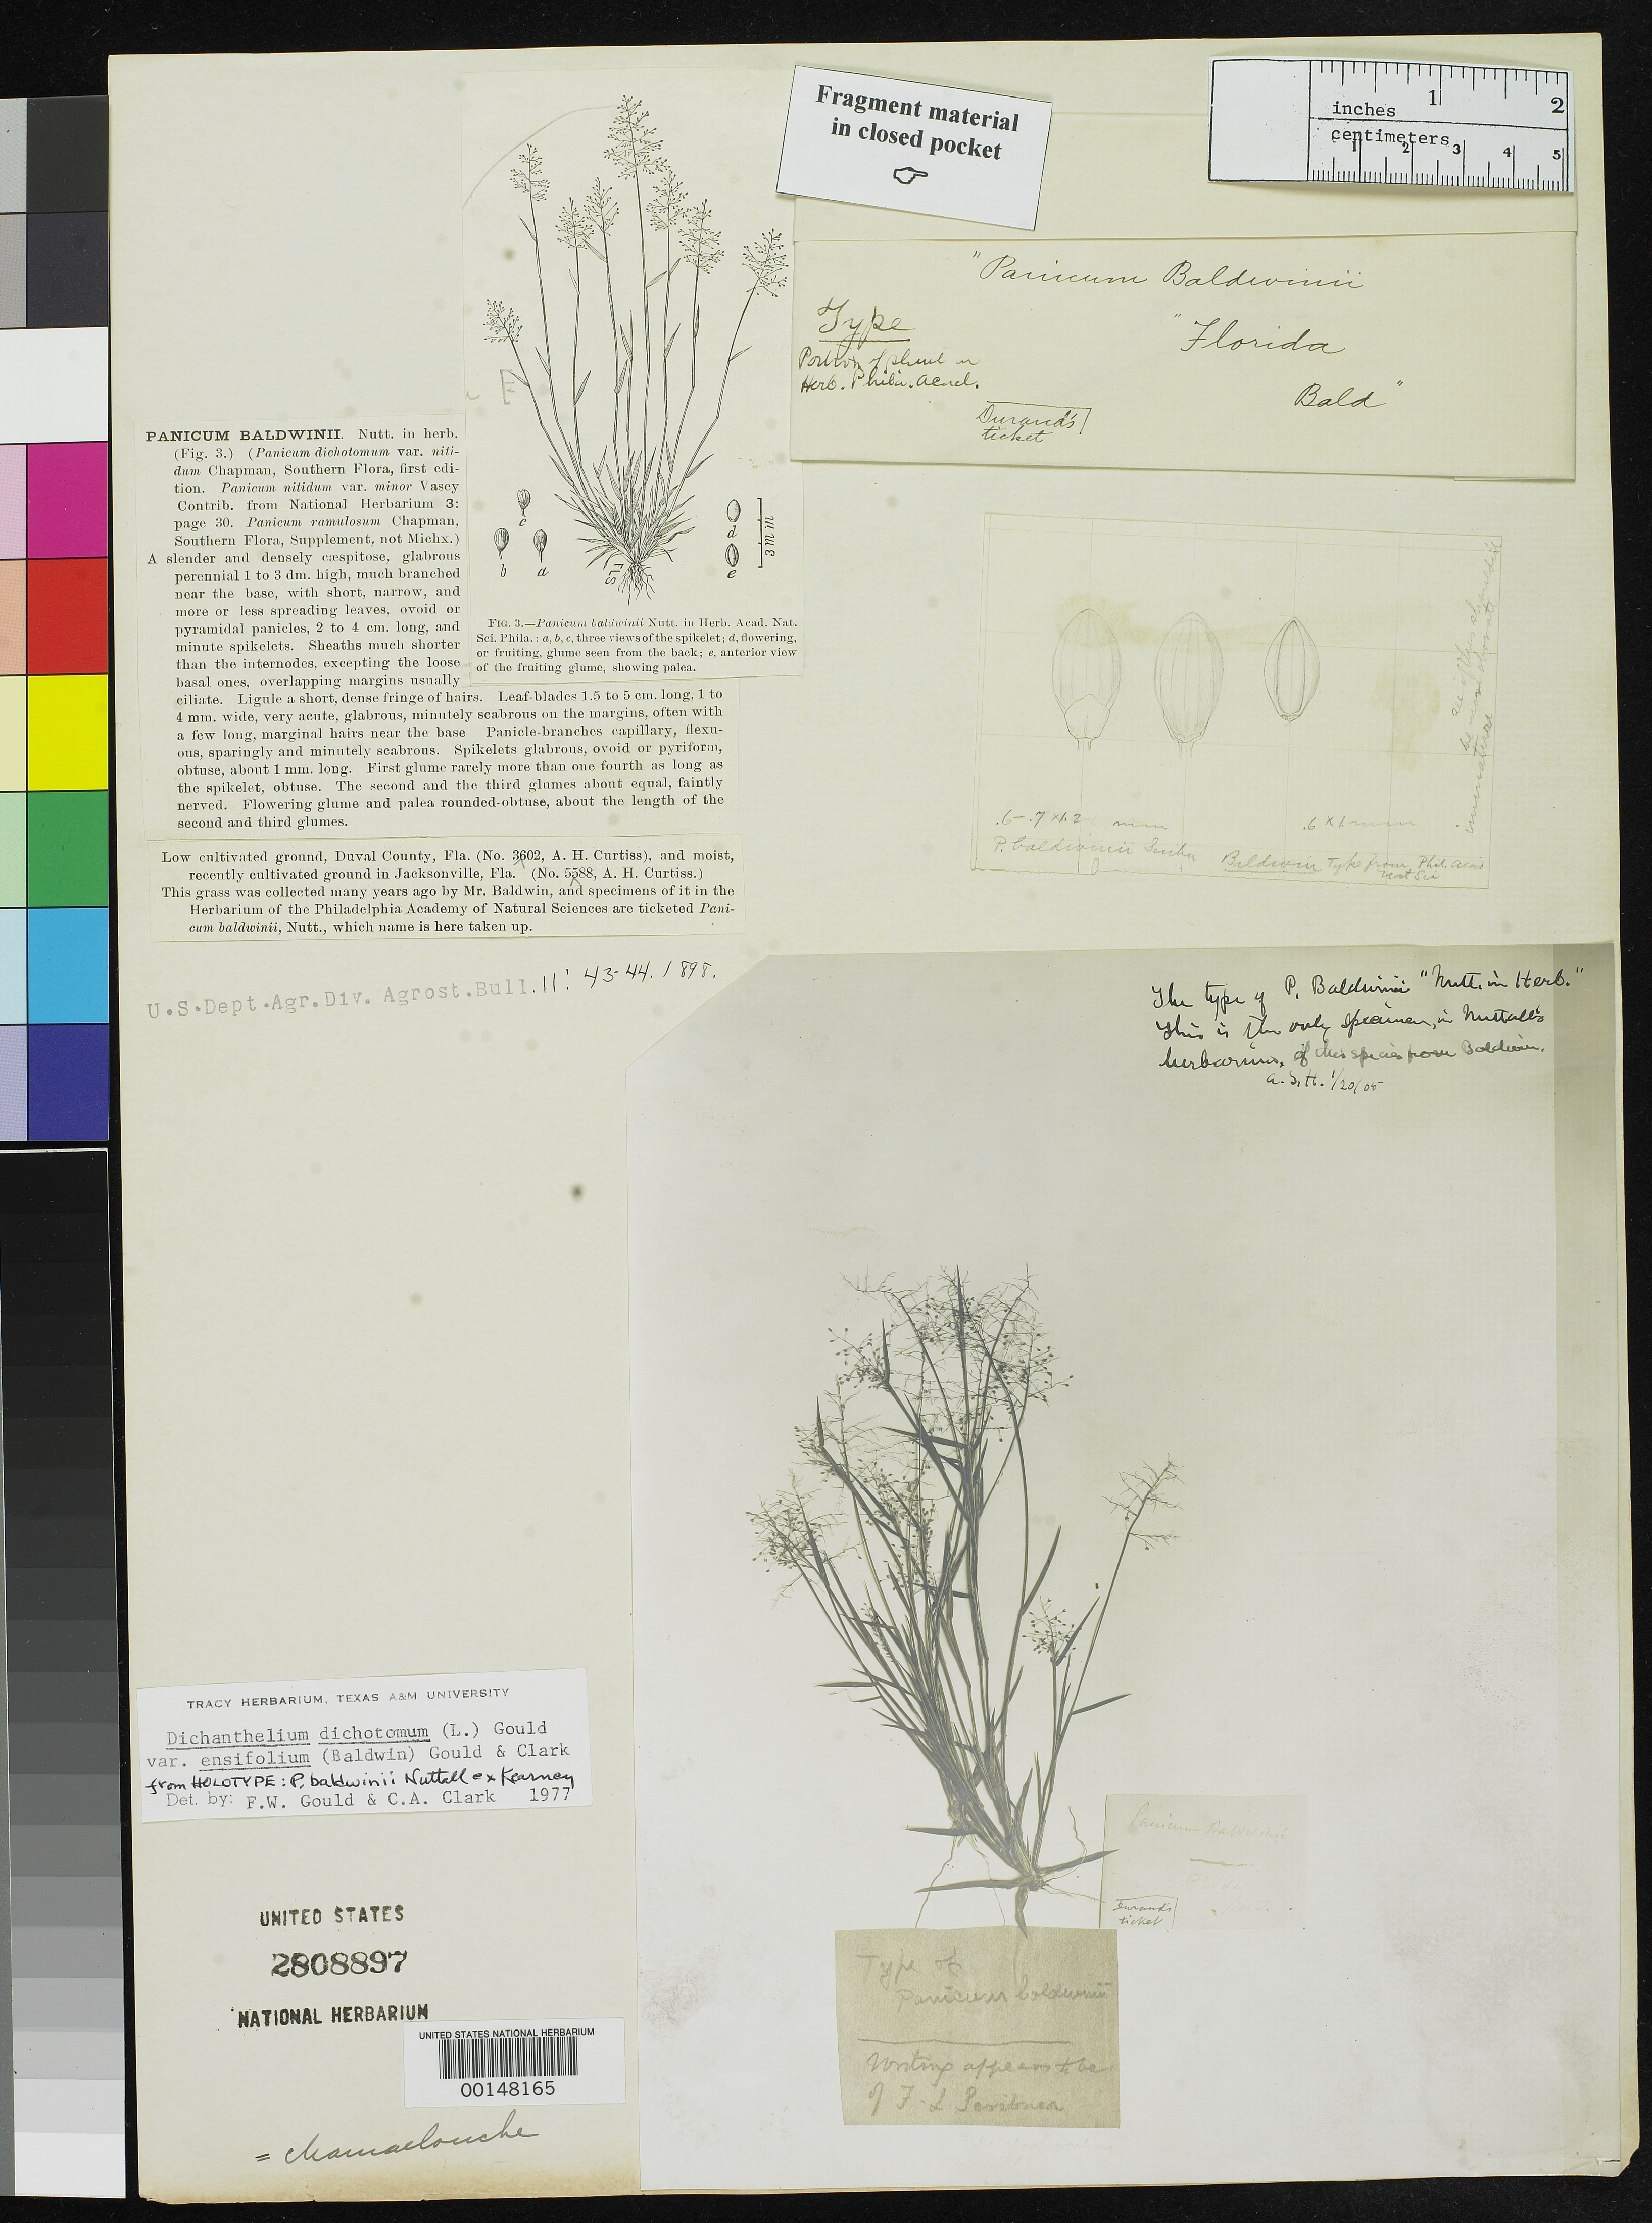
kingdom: Plantae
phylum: Tracheophyta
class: Liliopsida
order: Poales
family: Poaceae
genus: Panicum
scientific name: Panicum nitidum var. minor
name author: Vasey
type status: Possible Type; Type Collection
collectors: D. Baldwin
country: United States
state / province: Florida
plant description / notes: Photograph and fragmentary material of type specimen ex herb. Philadelphia Acad.; Panicum nitidum var. minor Vasey: protologue cites no collections or specimens, except "Florida"; based (at least in part) on "P. ramulosum of Chapman's supplement, but I think cannot be the plant of Michx." Re-published (with same data) in Contr. U.S. Natl. Herb. 3: 30 (1892). Panicum baldwinii Nutt. ex Chapm. (1897) is apparently based, at least in part, on the same name and specimens; Panicum baldwinii Nutt. ex Scribn. (1898) is either a later homonym or isonym (apparently also based, in part, on same material).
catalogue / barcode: US 2808897